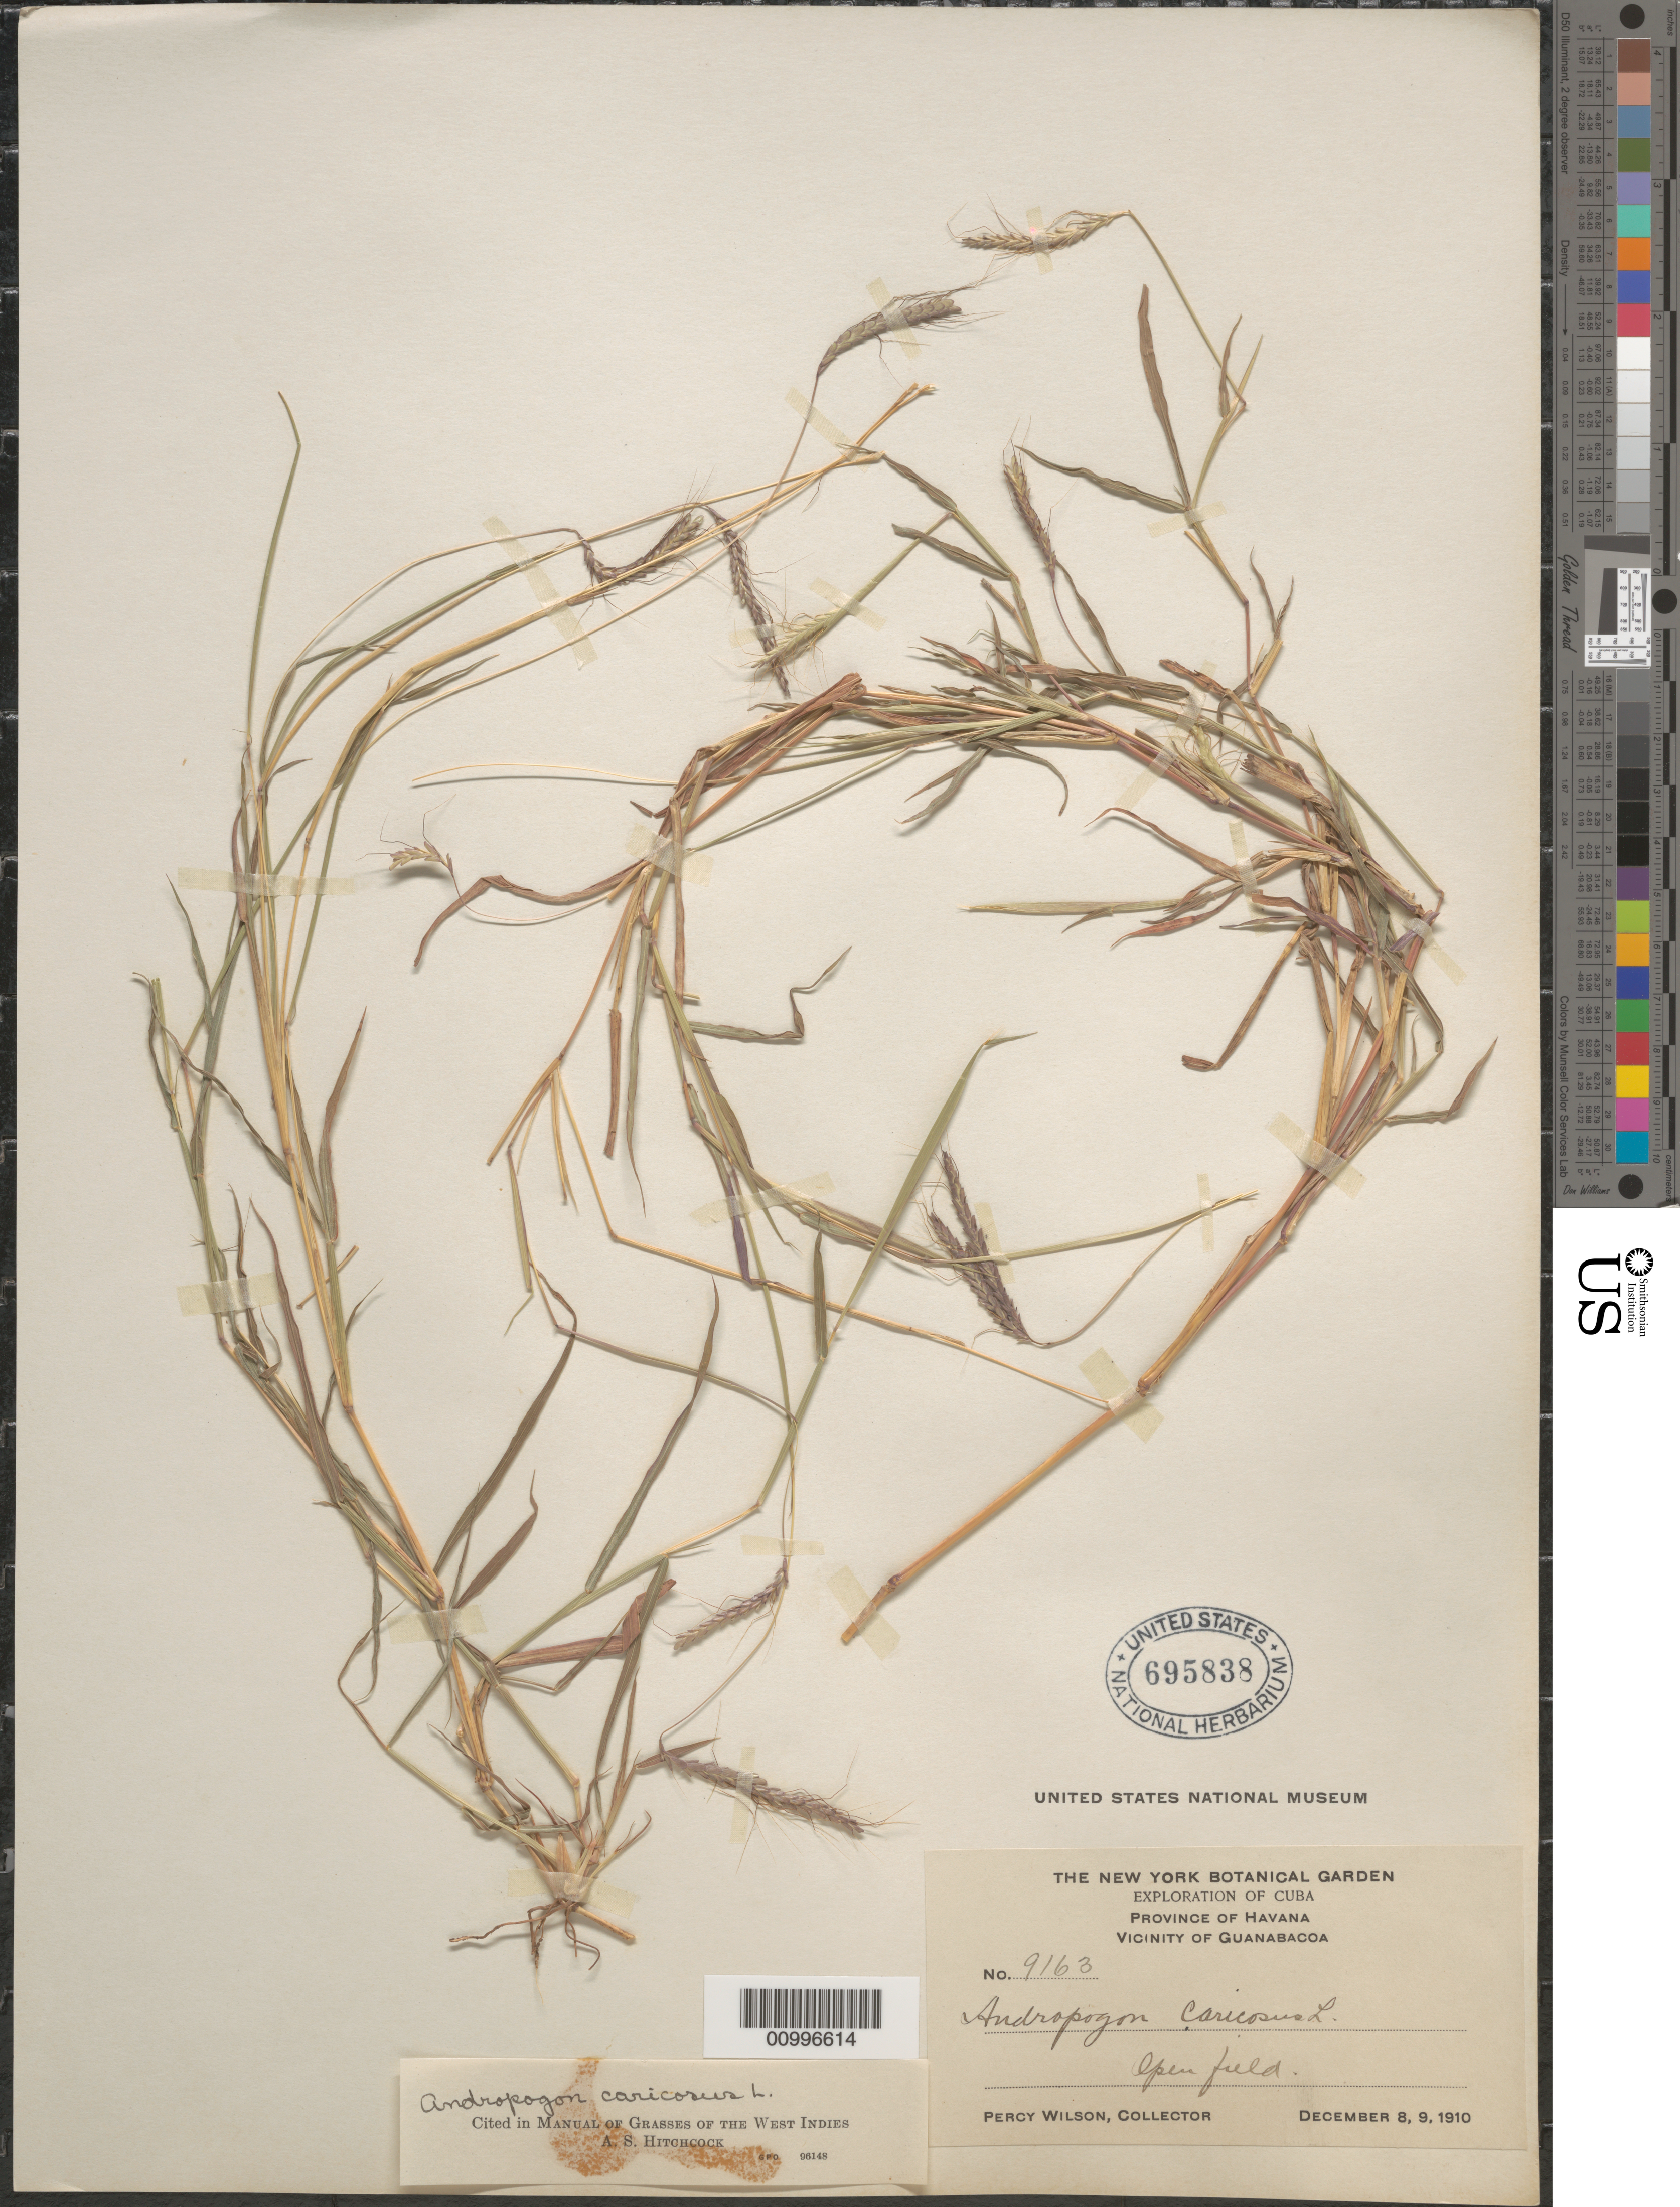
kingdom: Plantae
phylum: Tracheophyta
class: Liliopsida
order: Poales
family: Poaceae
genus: Dichanthium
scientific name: Dichanthium caricosum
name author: (L.) A. Camus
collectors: P. Wilson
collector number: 9163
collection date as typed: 08 Dec 1910 to 09 Dec 1910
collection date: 1910-12-08/1910-12-09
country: Cuba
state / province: La Habana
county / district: Municipio Guanabacoa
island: Cuba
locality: Vicinity of Guanabacoa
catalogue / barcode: US 695838